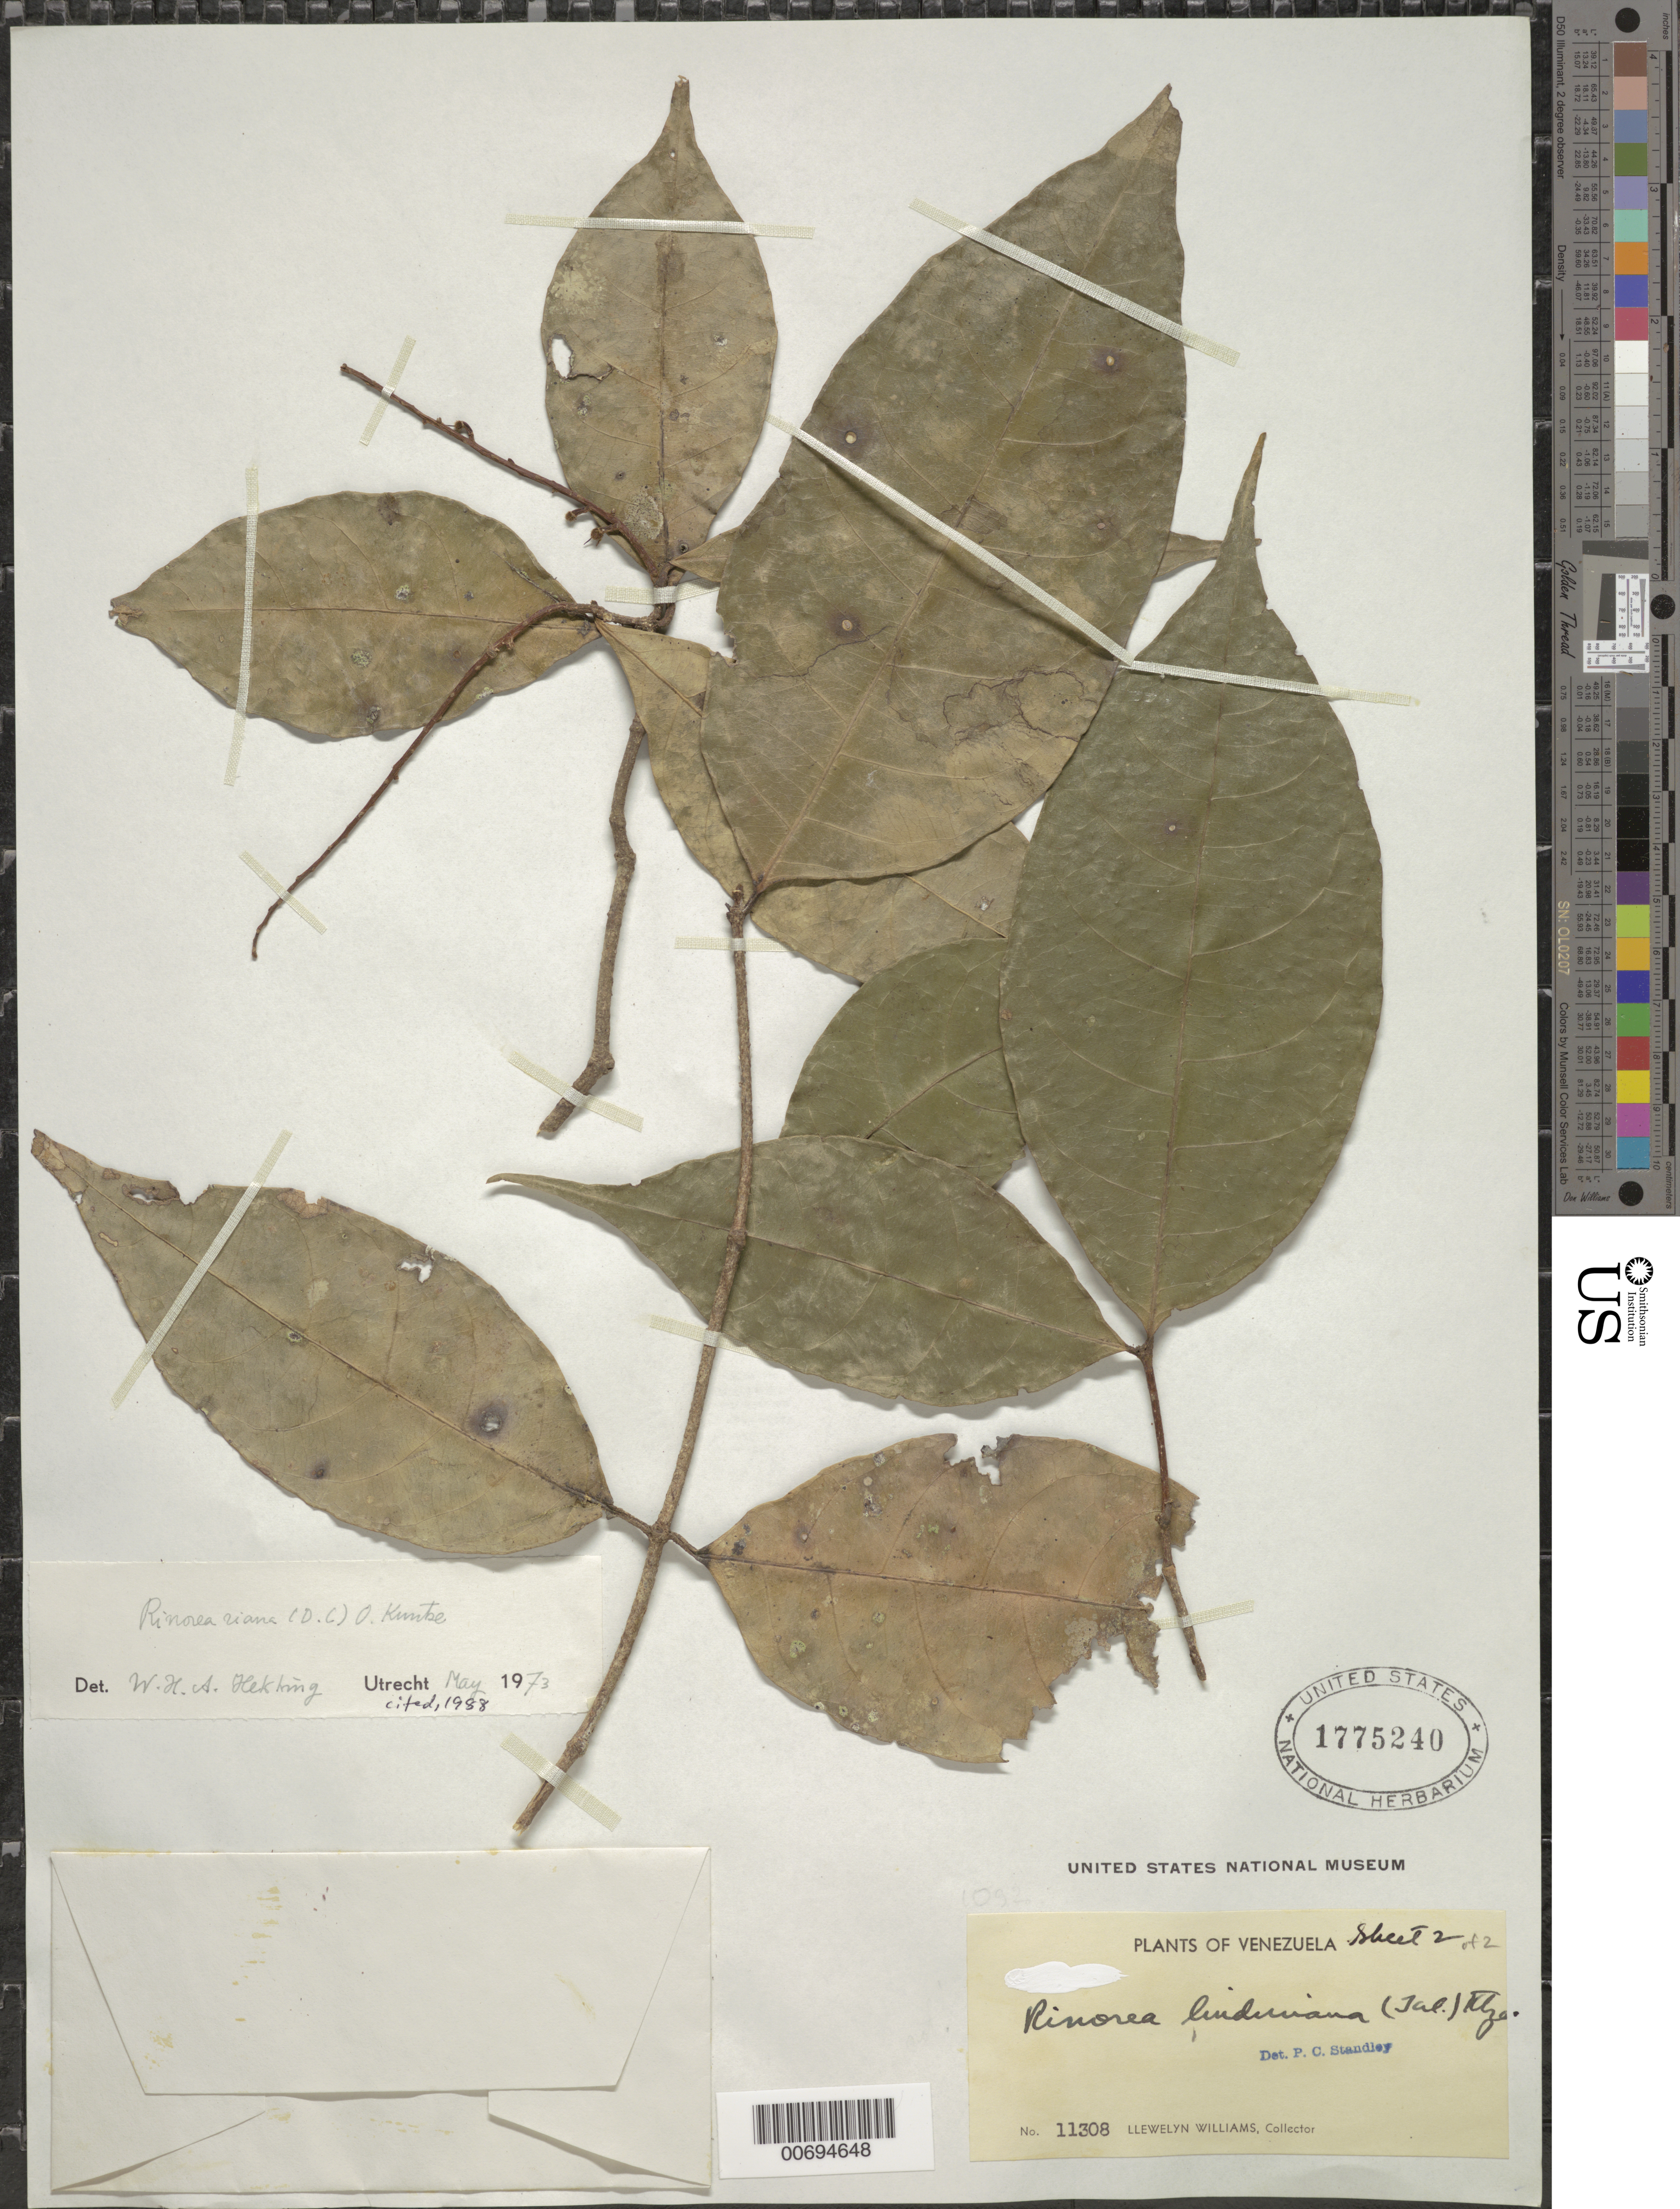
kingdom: Plantae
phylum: Tracheophyta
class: Magnoliopsida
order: Malpighiales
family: Violaceae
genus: Rinorea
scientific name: Rinorea riana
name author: Kuntze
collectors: Ll. Williams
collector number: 11308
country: Venezuela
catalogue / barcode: US 1775240